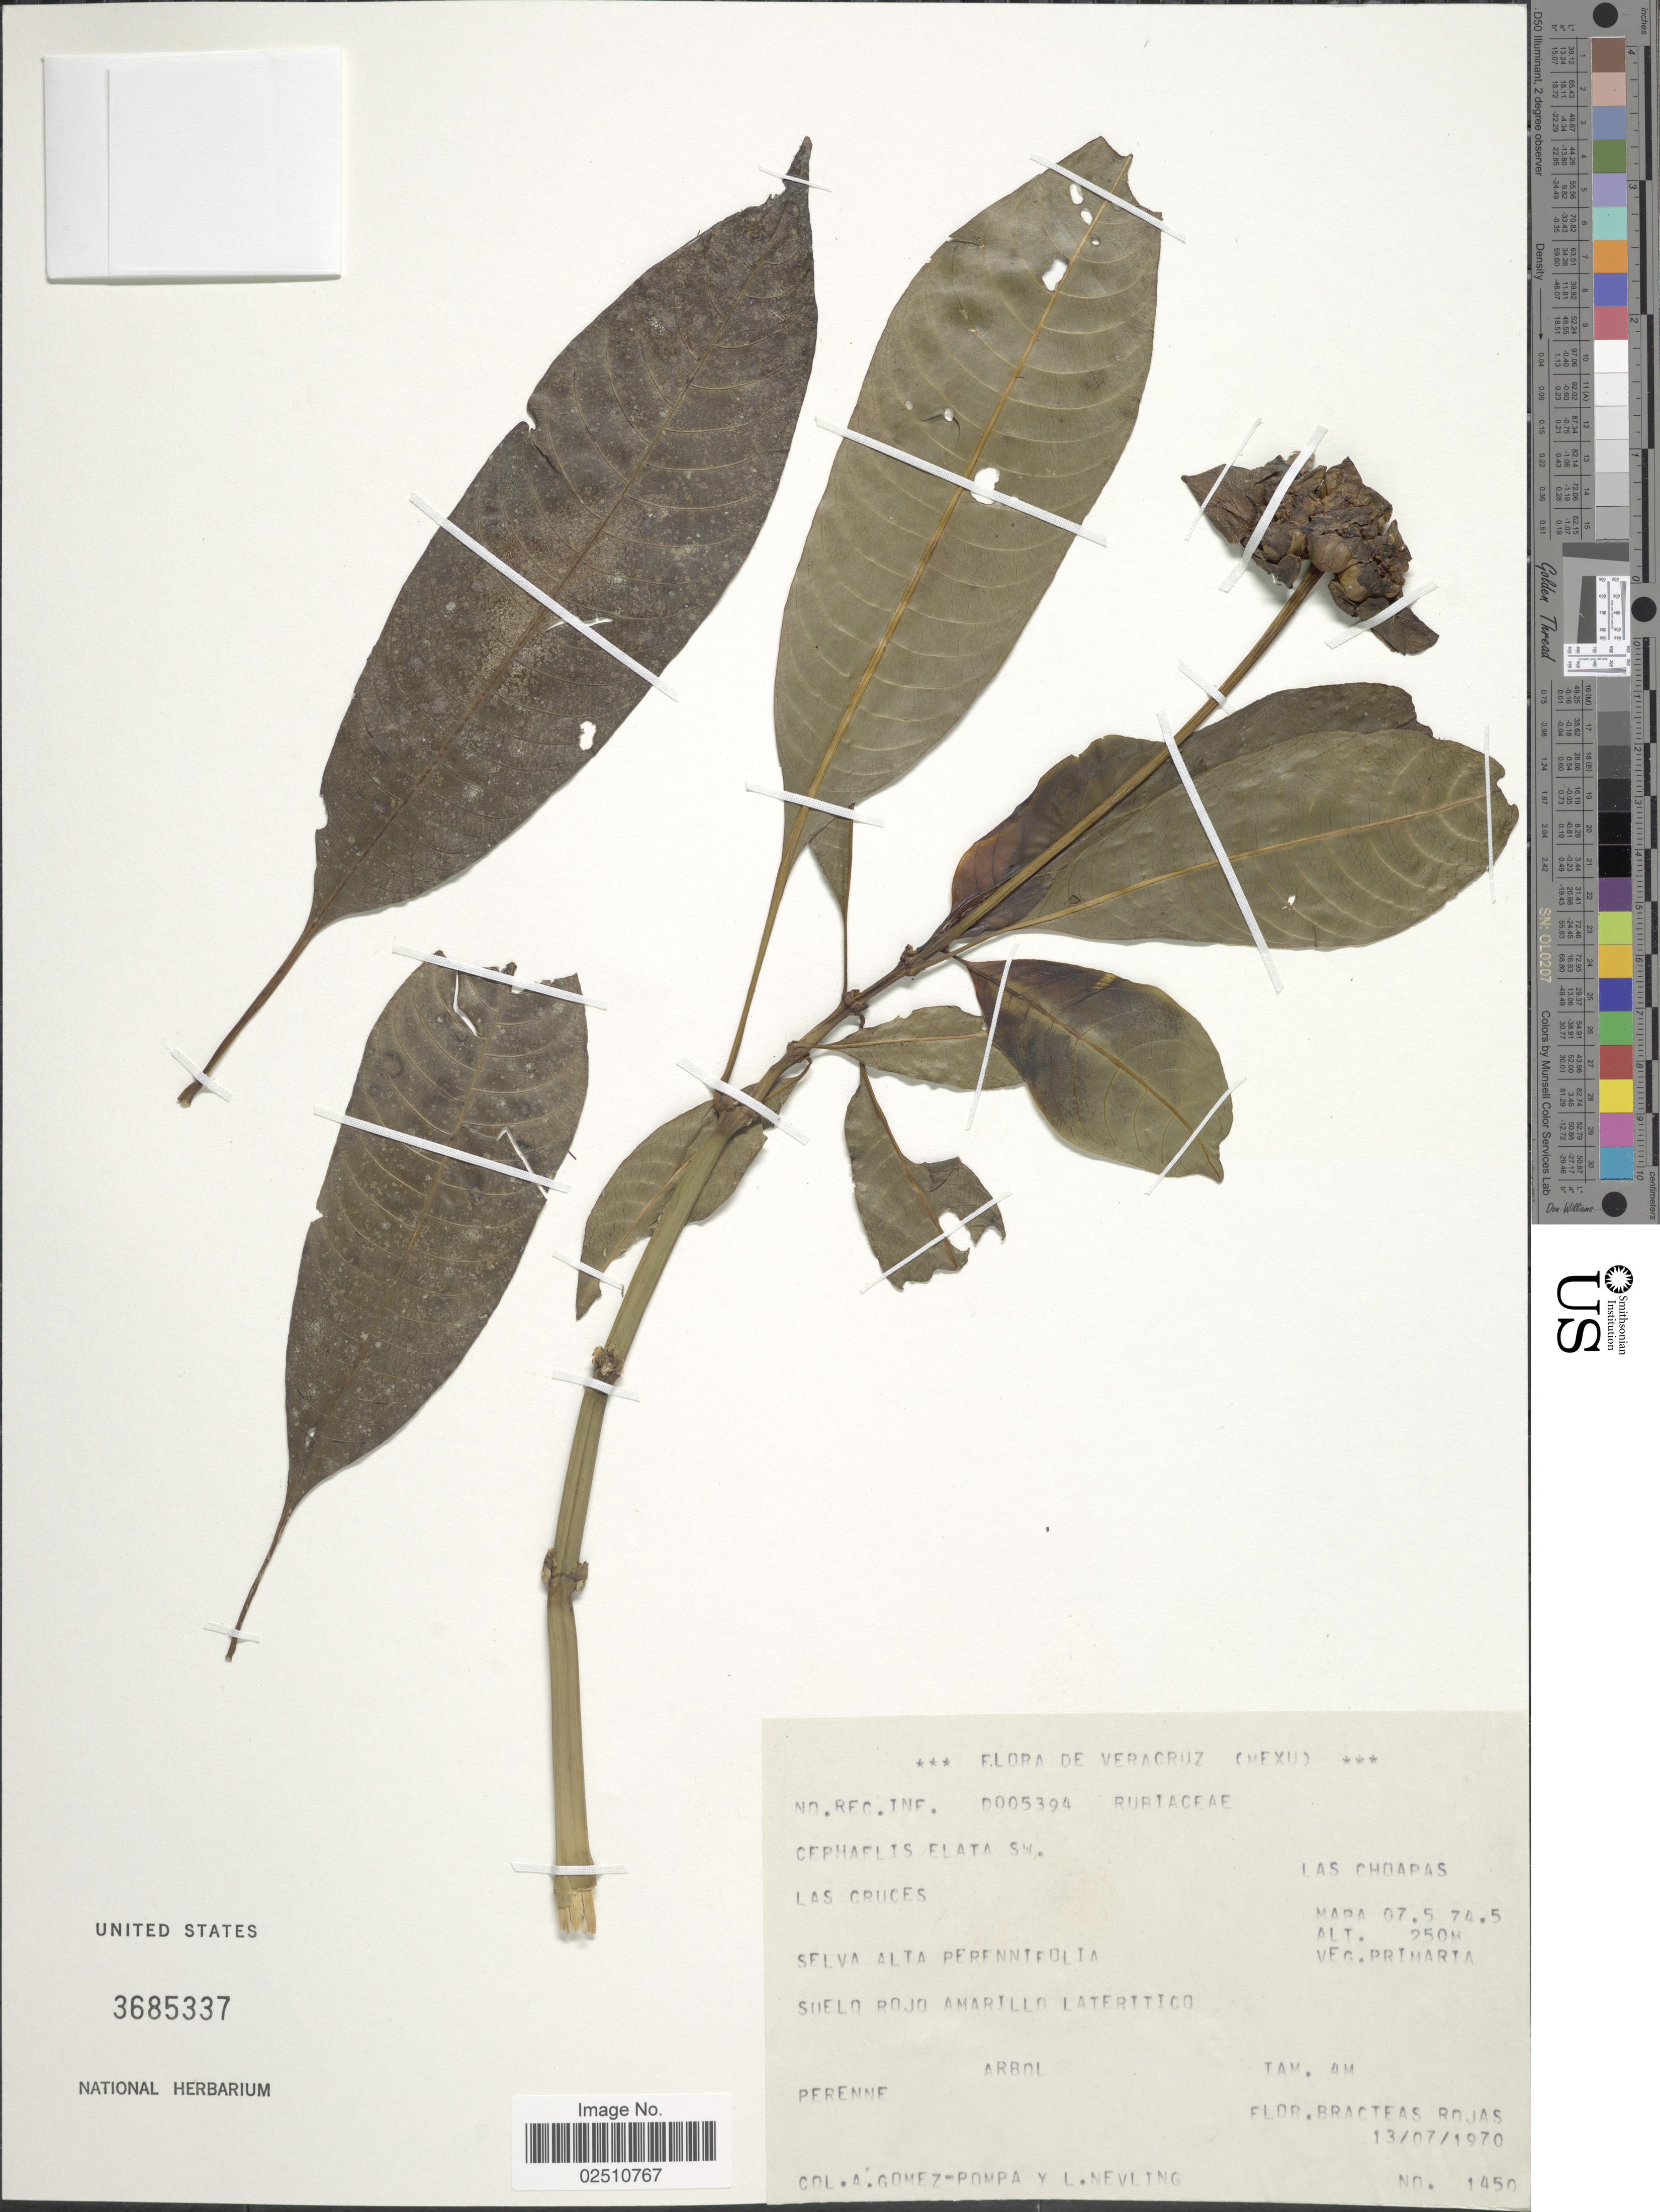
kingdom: Plantae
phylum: Tracheophyta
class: Magnoliopsida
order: Gentianales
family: Rubiaceae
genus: Psychotria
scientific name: Psychotria elata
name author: (Sw.) Hammel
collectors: A. Gómez Pompa & L. Nevling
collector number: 1450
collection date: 1970-07-13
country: Mexico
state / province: Veracruz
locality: Veracruz, Las Cruces, Las Choapas, Cephaelis Elata SW., Mapa 07.5 74.5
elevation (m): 250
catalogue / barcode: US 3685337